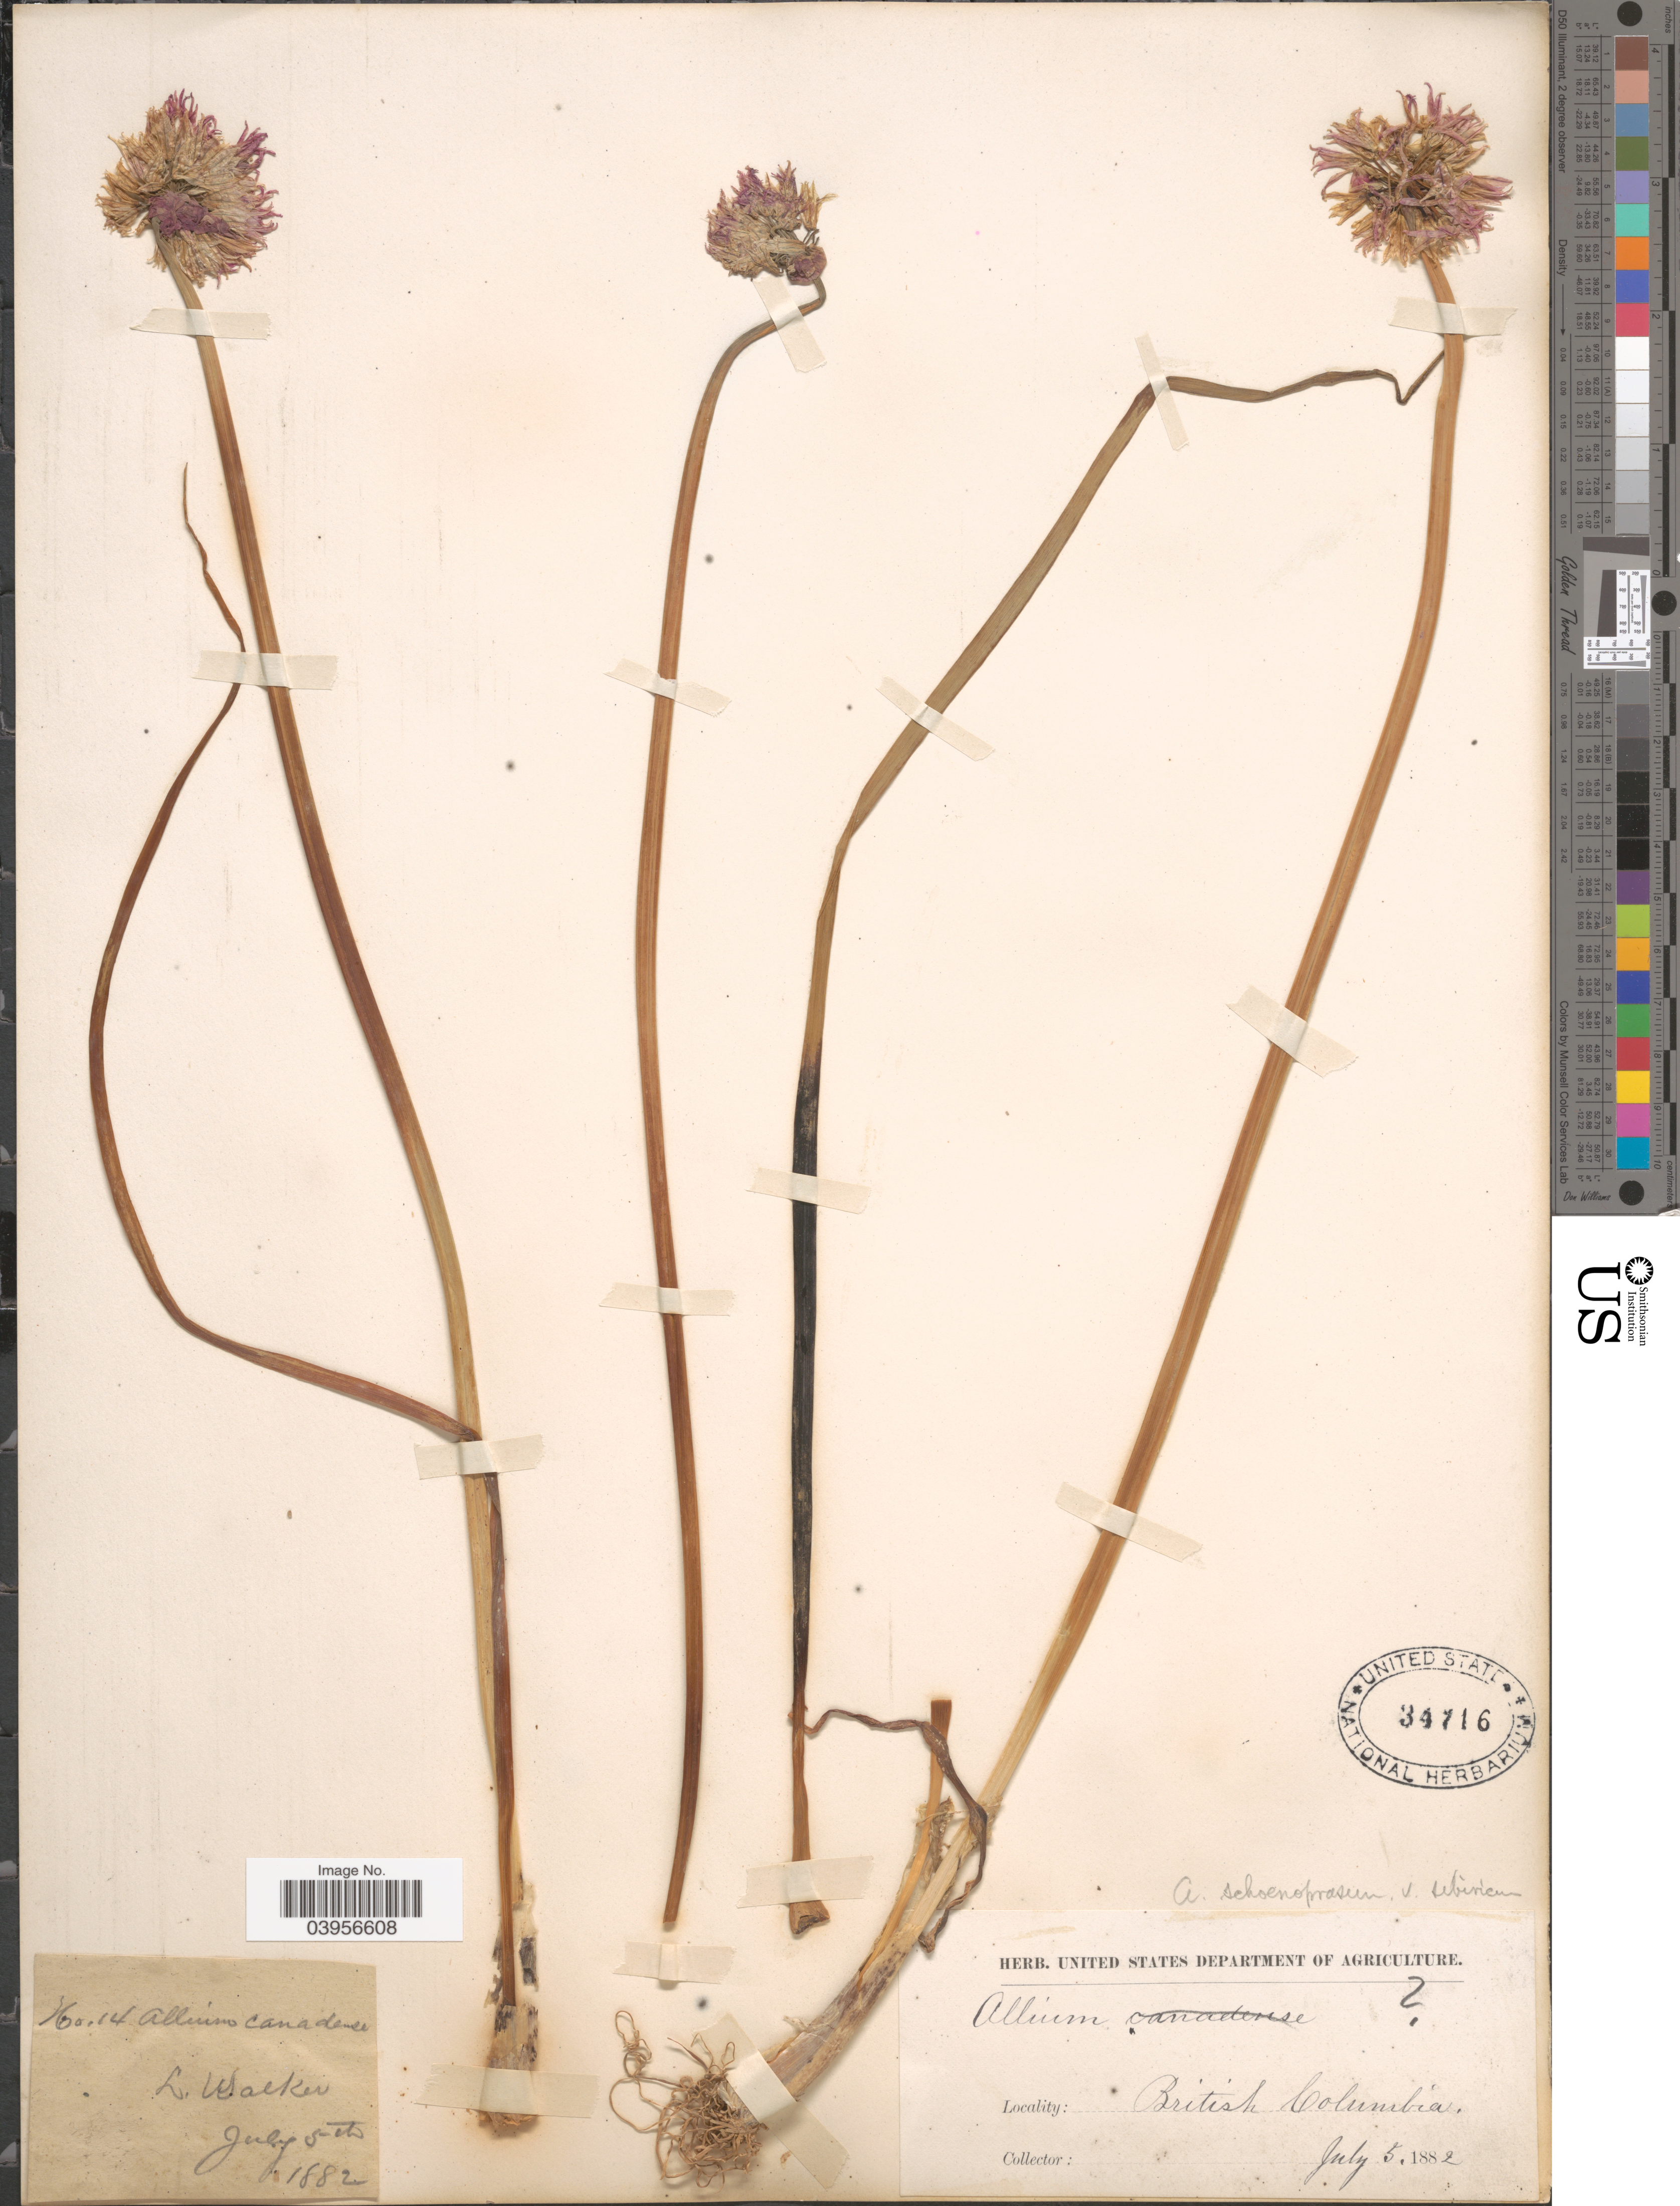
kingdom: Plantae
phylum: Tracheophyta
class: Liliopsida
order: Asparagales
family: Amaryllidaceae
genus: Allium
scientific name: Allium schoenoprasum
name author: L.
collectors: L. Walker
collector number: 14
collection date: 1882-07-05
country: Canada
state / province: British Columbia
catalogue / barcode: US 34716